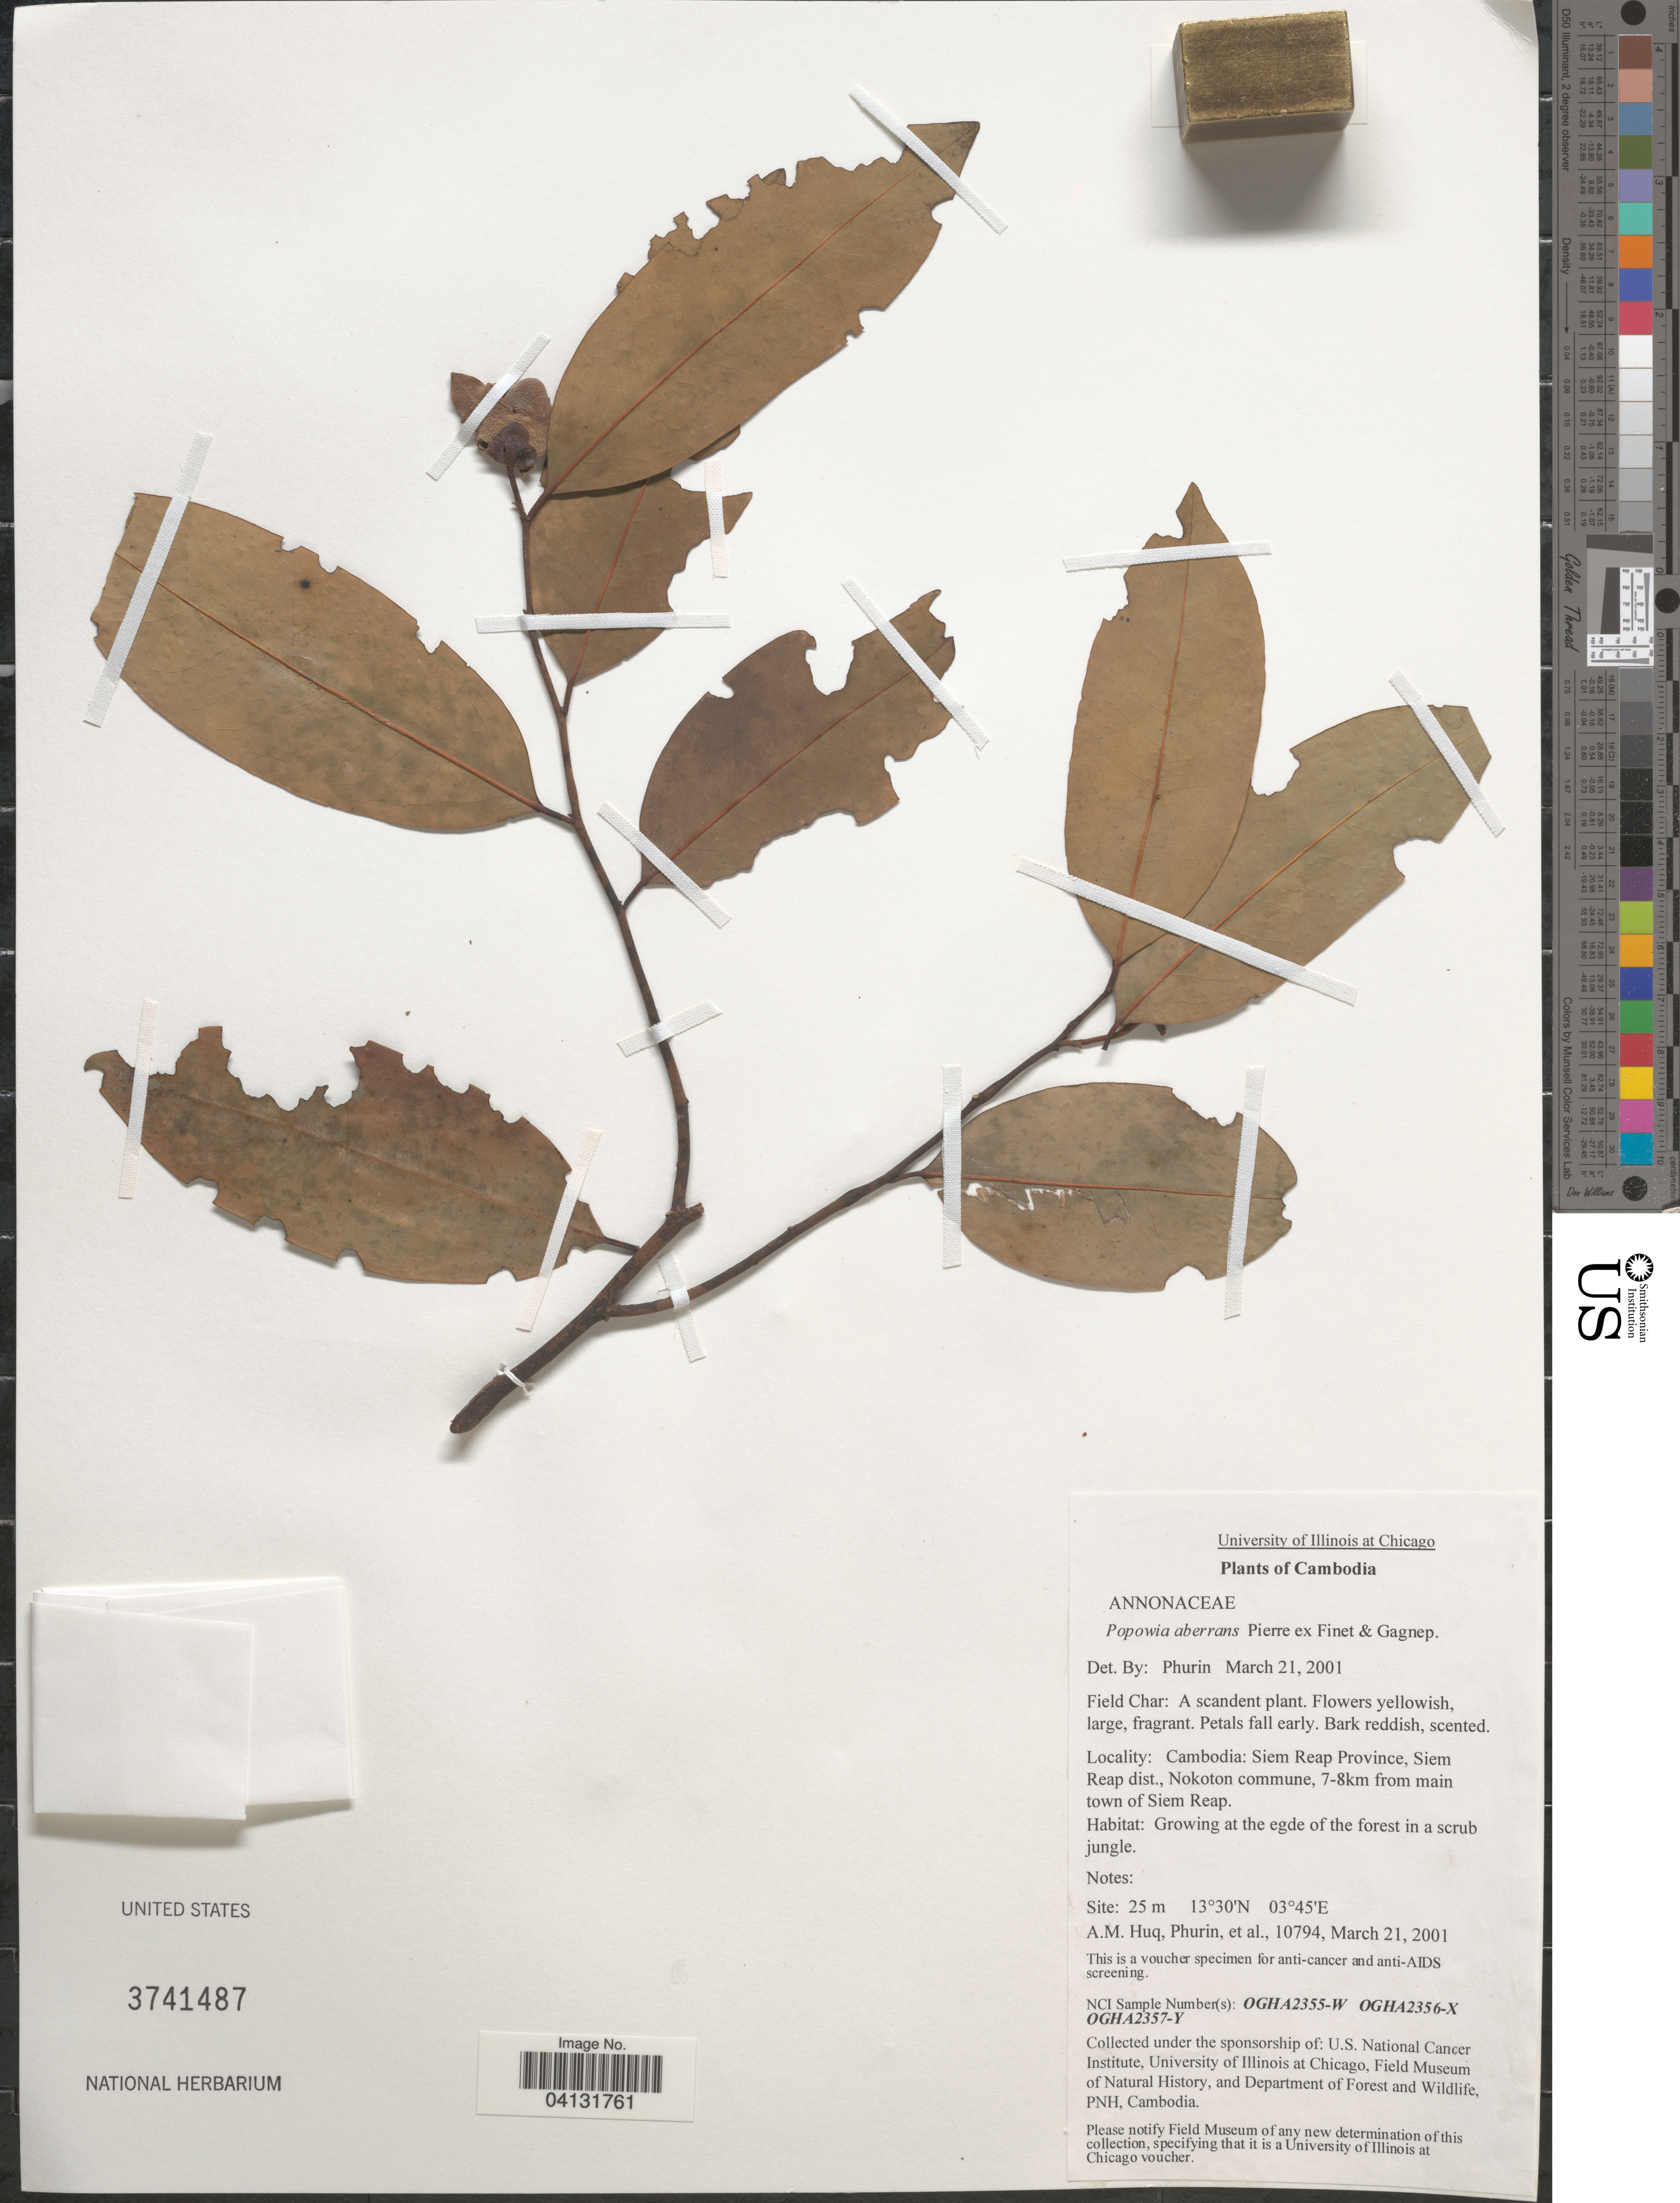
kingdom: Plantae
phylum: Tracheophyta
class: Magnoliopsida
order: Magnoliales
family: Annonaceae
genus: Popowia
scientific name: Popowia aberrans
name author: Pierre et al.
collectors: A. M. Huq, -. Phurin & et al.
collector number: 10794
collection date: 2001-03-21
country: Cambodia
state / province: Siĕm Réab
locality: Siem Reap Province, Siem Reap dist., Nokoton commune, 7-8km from main town of Siem Reap.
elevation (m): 25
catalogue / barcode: US 3741487